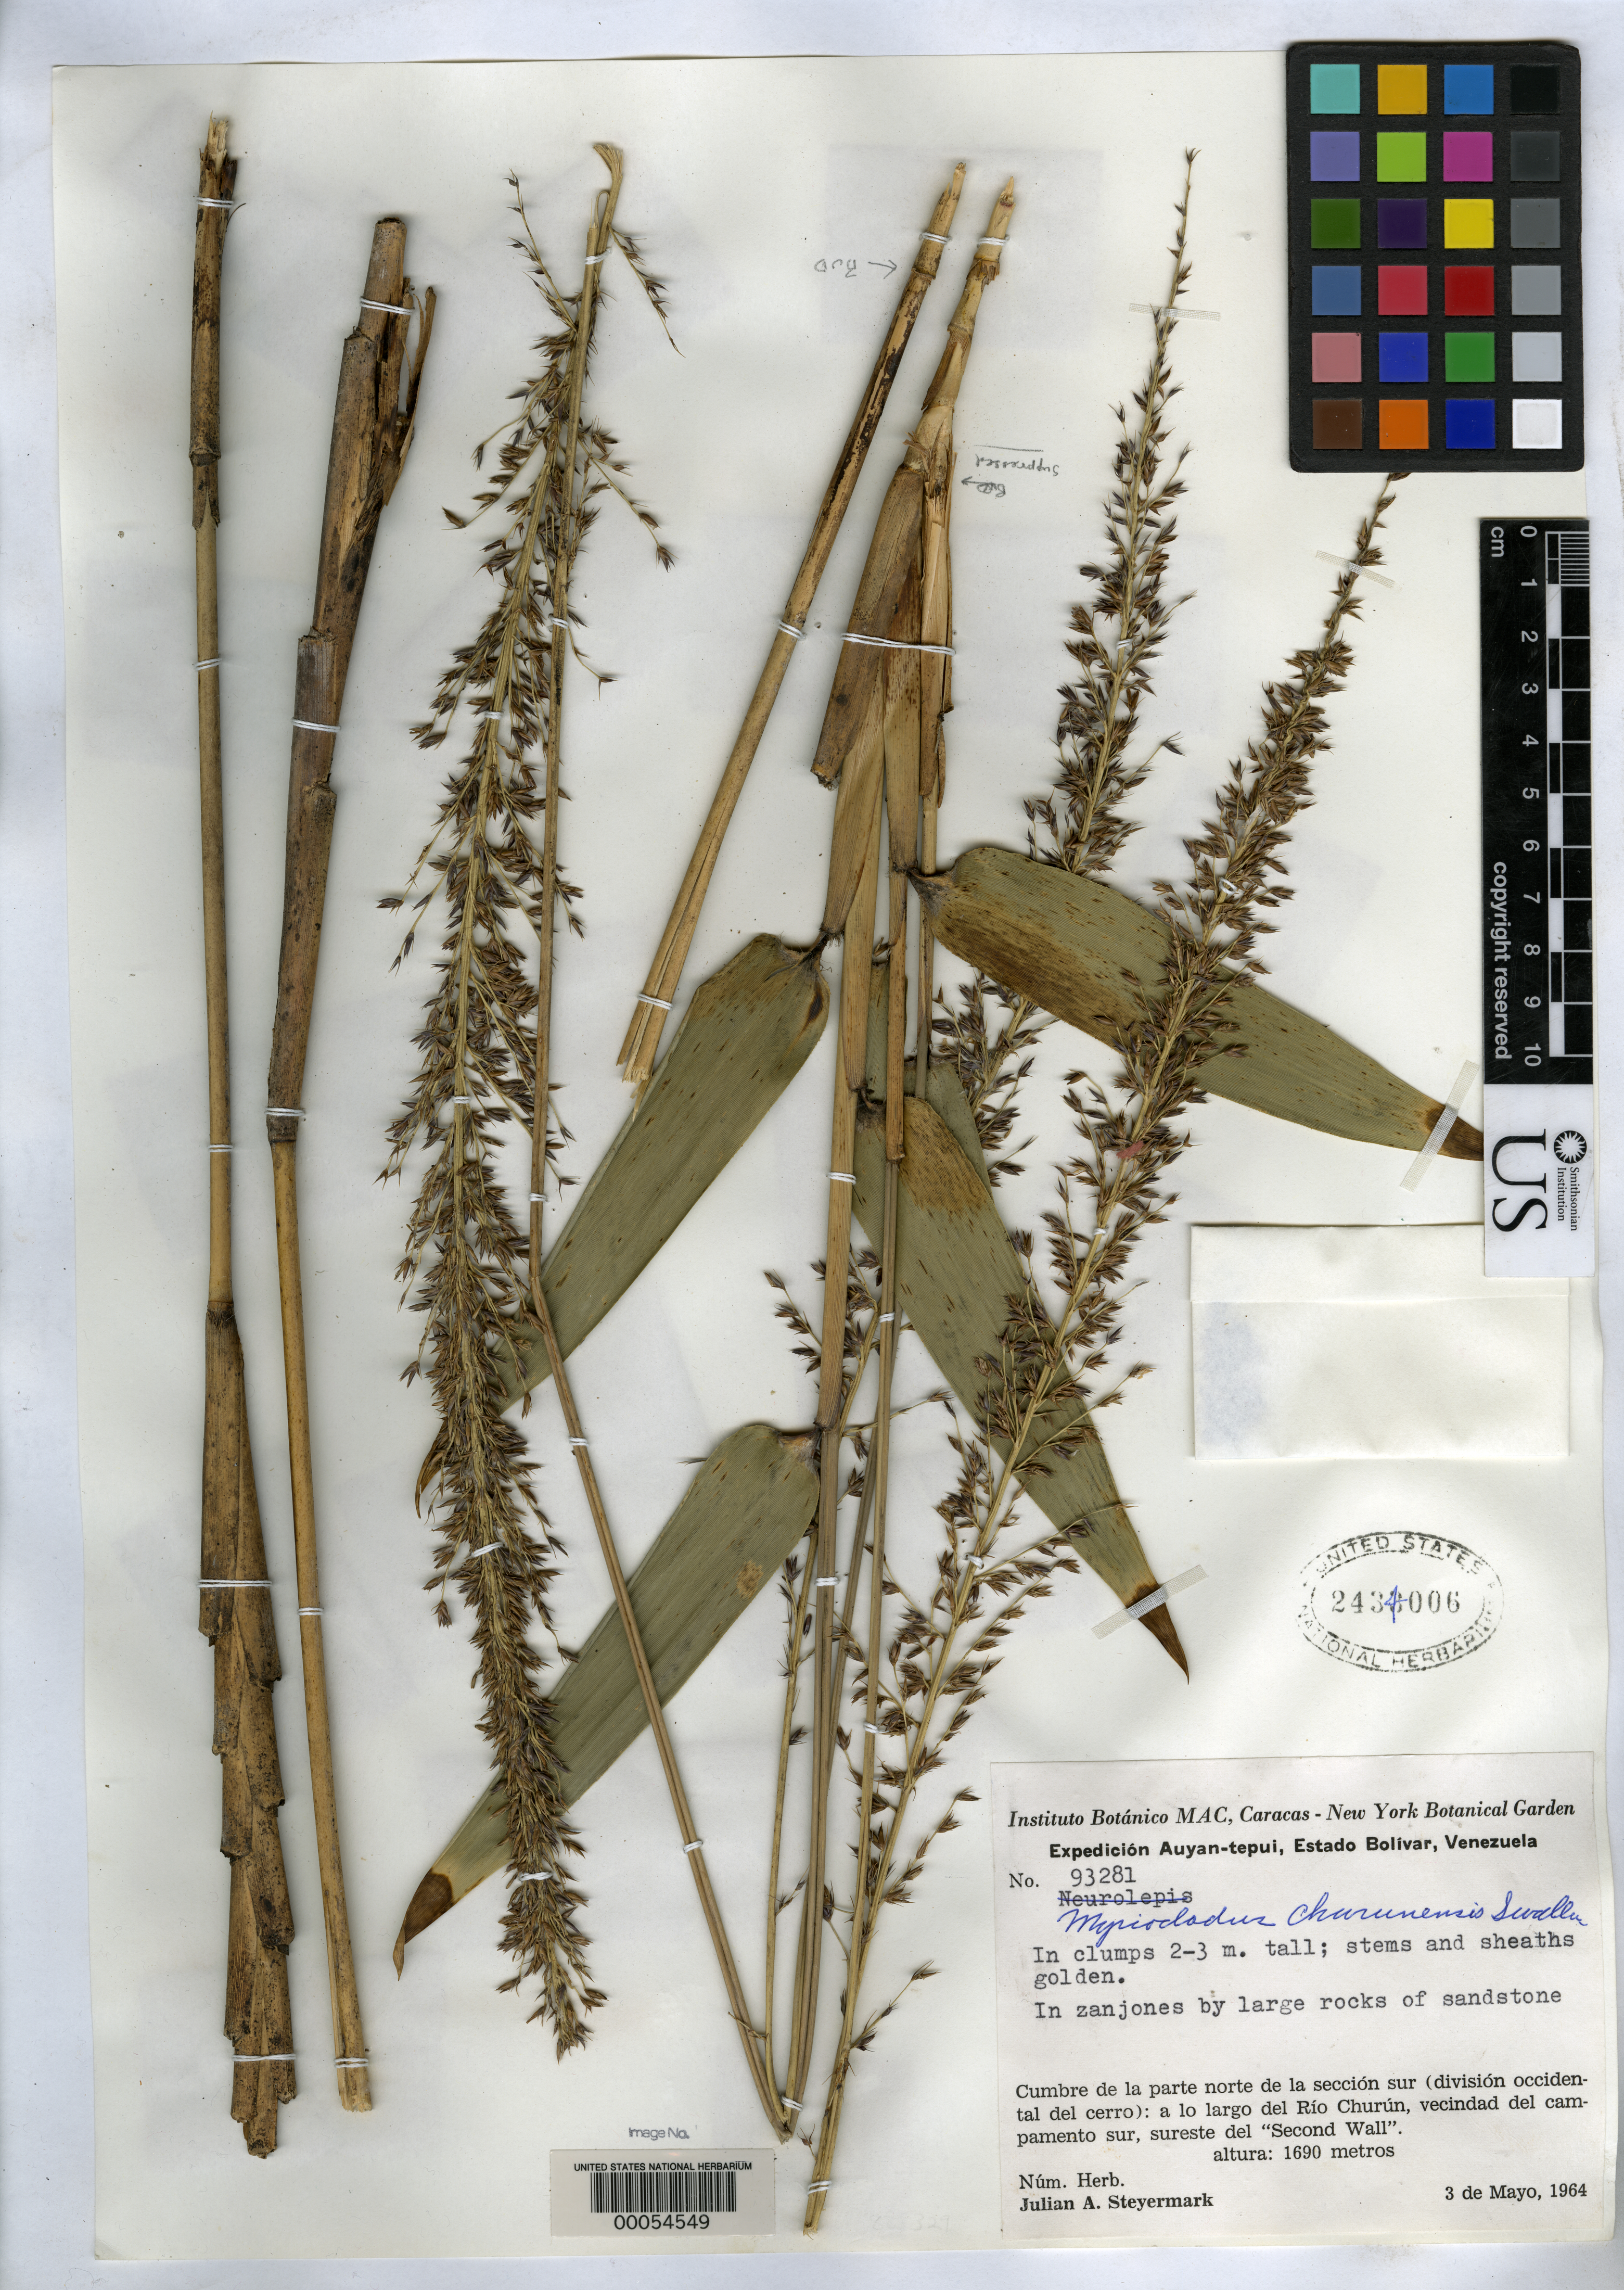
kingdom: Plantae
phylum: Tracheophyta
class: Liliopsida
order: Poales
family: Poaceae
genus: Myriocladus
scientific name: Myriocladus churunensis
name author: Swallen in Steyerm.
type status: Holotype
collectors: J. Steyermark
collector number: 93281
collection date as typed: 03 May 1964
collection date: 1964-05-03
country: Venezuela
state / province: Bolivar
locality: Rio Churun, sureste del second wall.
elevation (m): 1690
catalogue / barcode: US 2434006